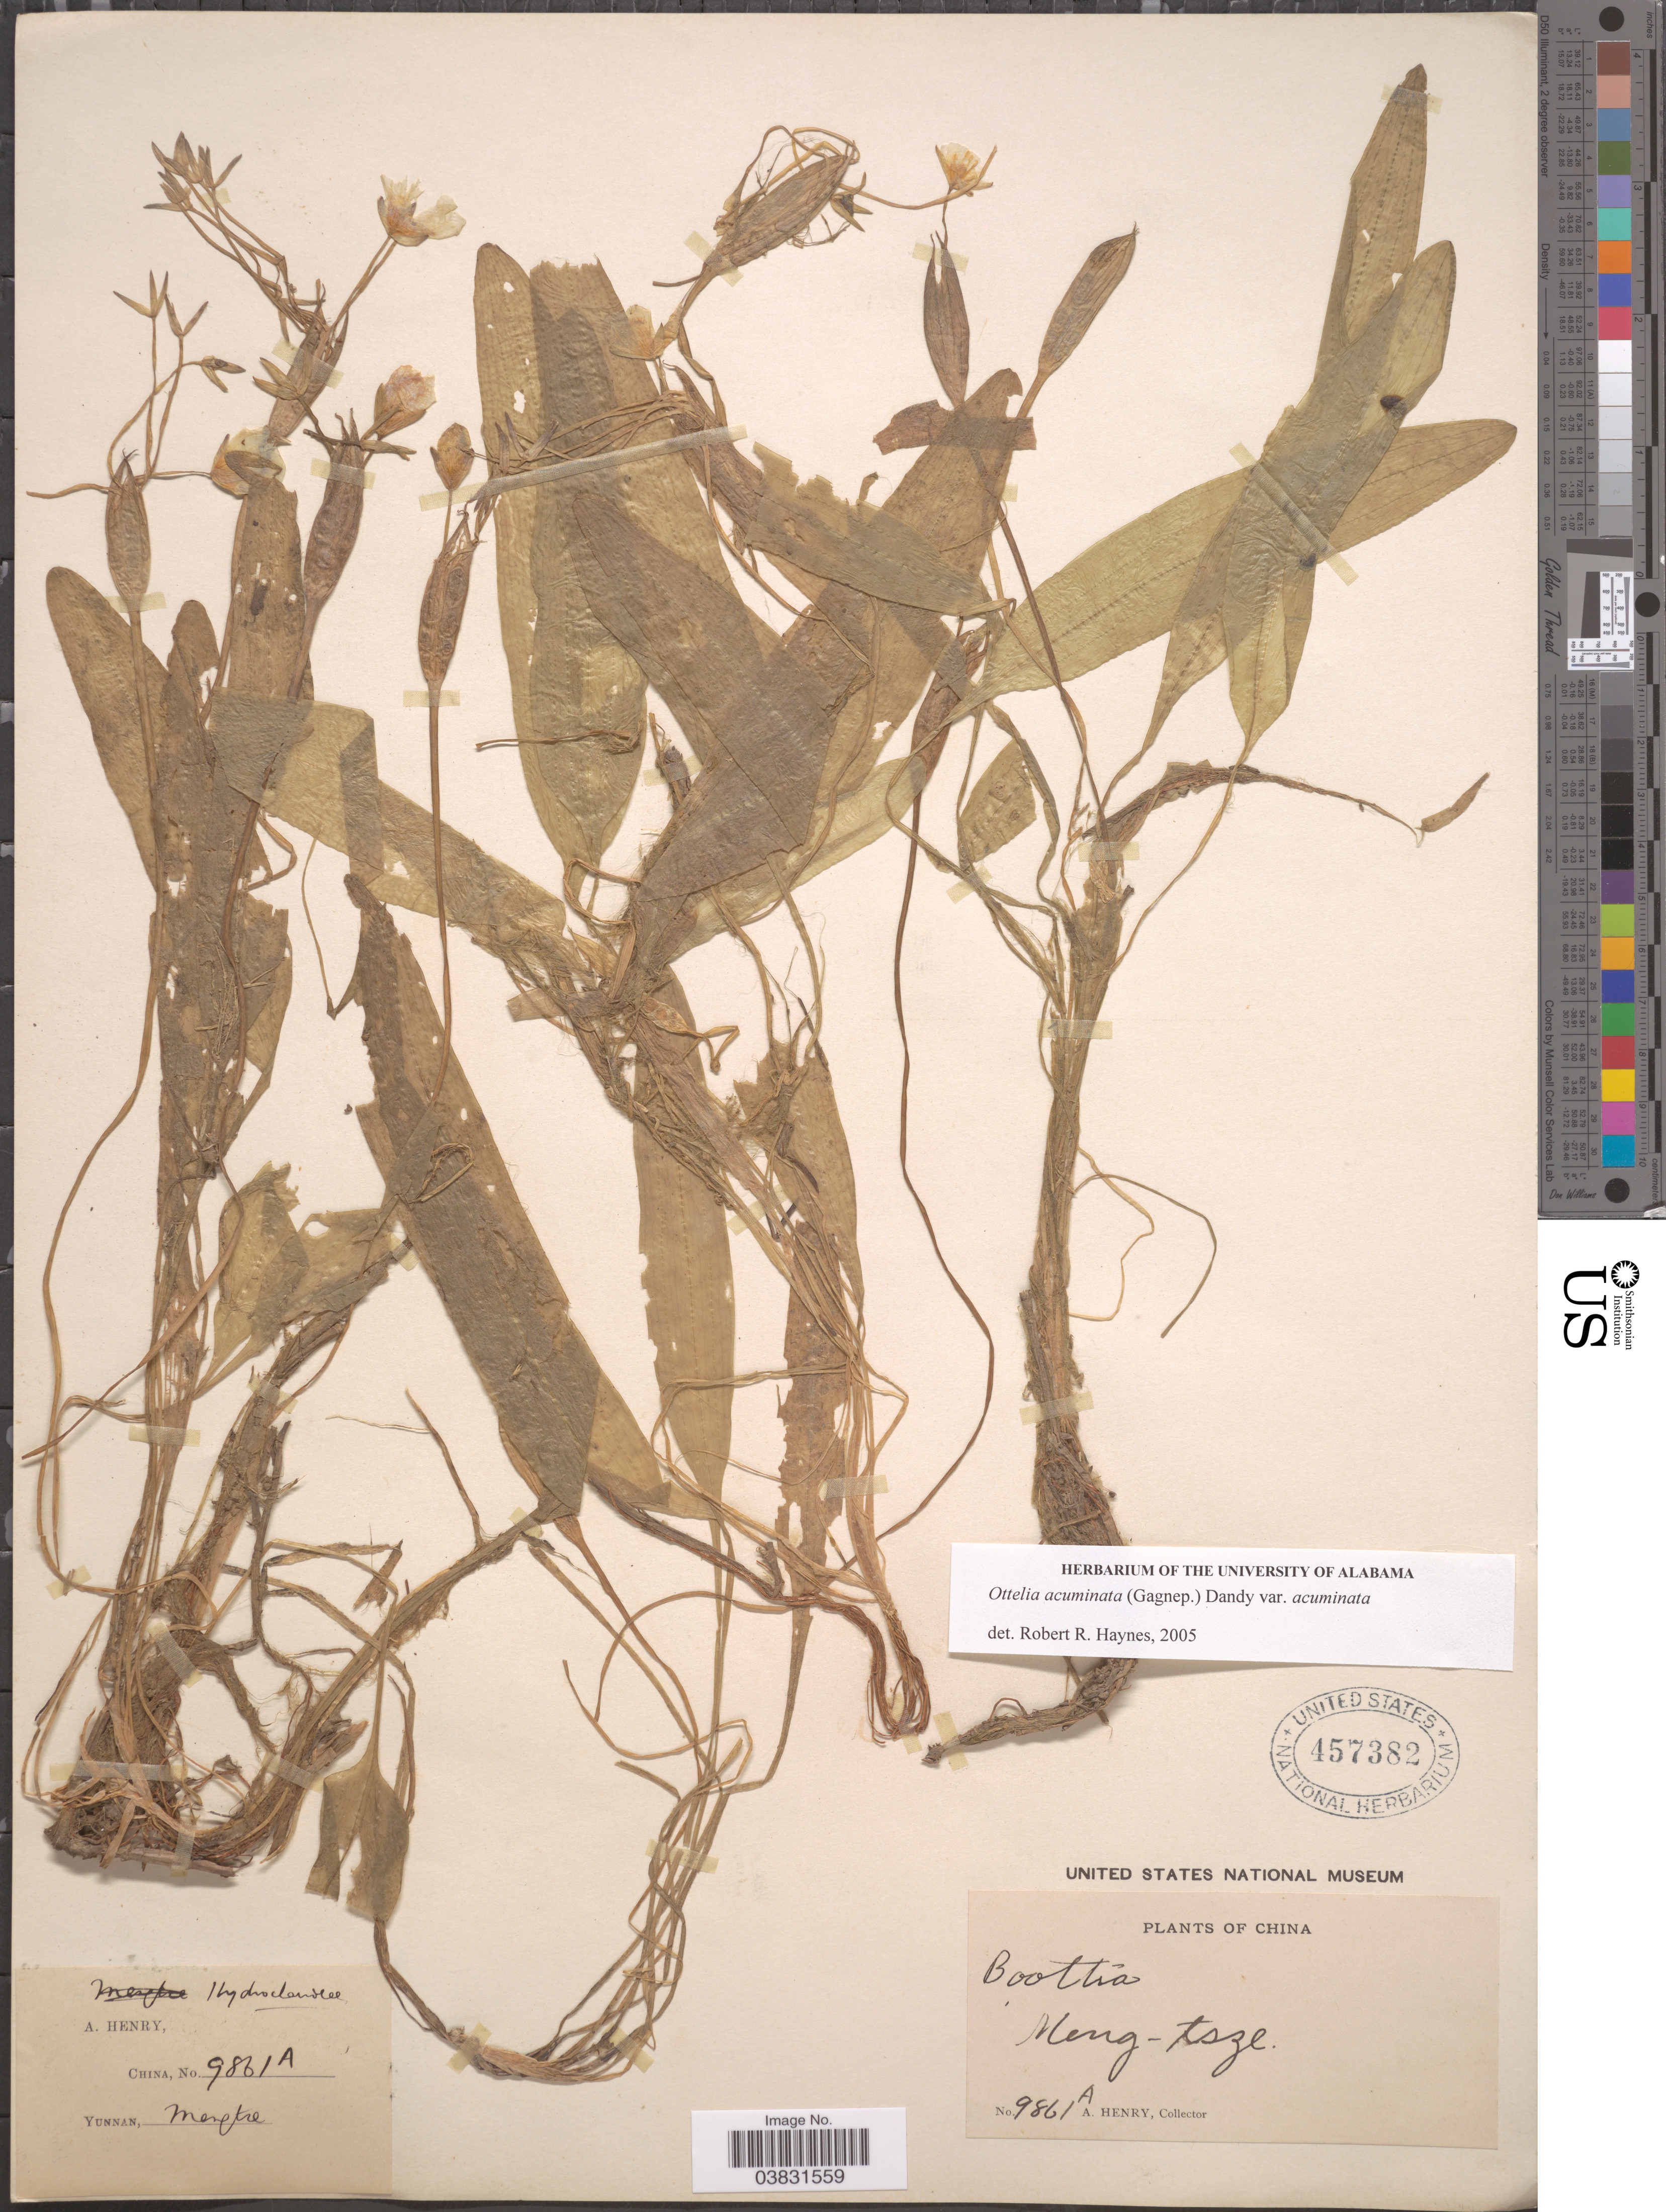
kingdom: Plantae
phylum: Tracheophyta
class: Liliopsida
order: Alismatales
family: Hydrocharitaceae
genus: Ottelia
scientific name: Ottelia acuminata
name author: (Gagnep.) Dandy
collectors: A. Henry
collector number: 9861 A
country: China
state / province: Yunnan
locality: Meng-tsze.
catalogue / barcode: US 457382